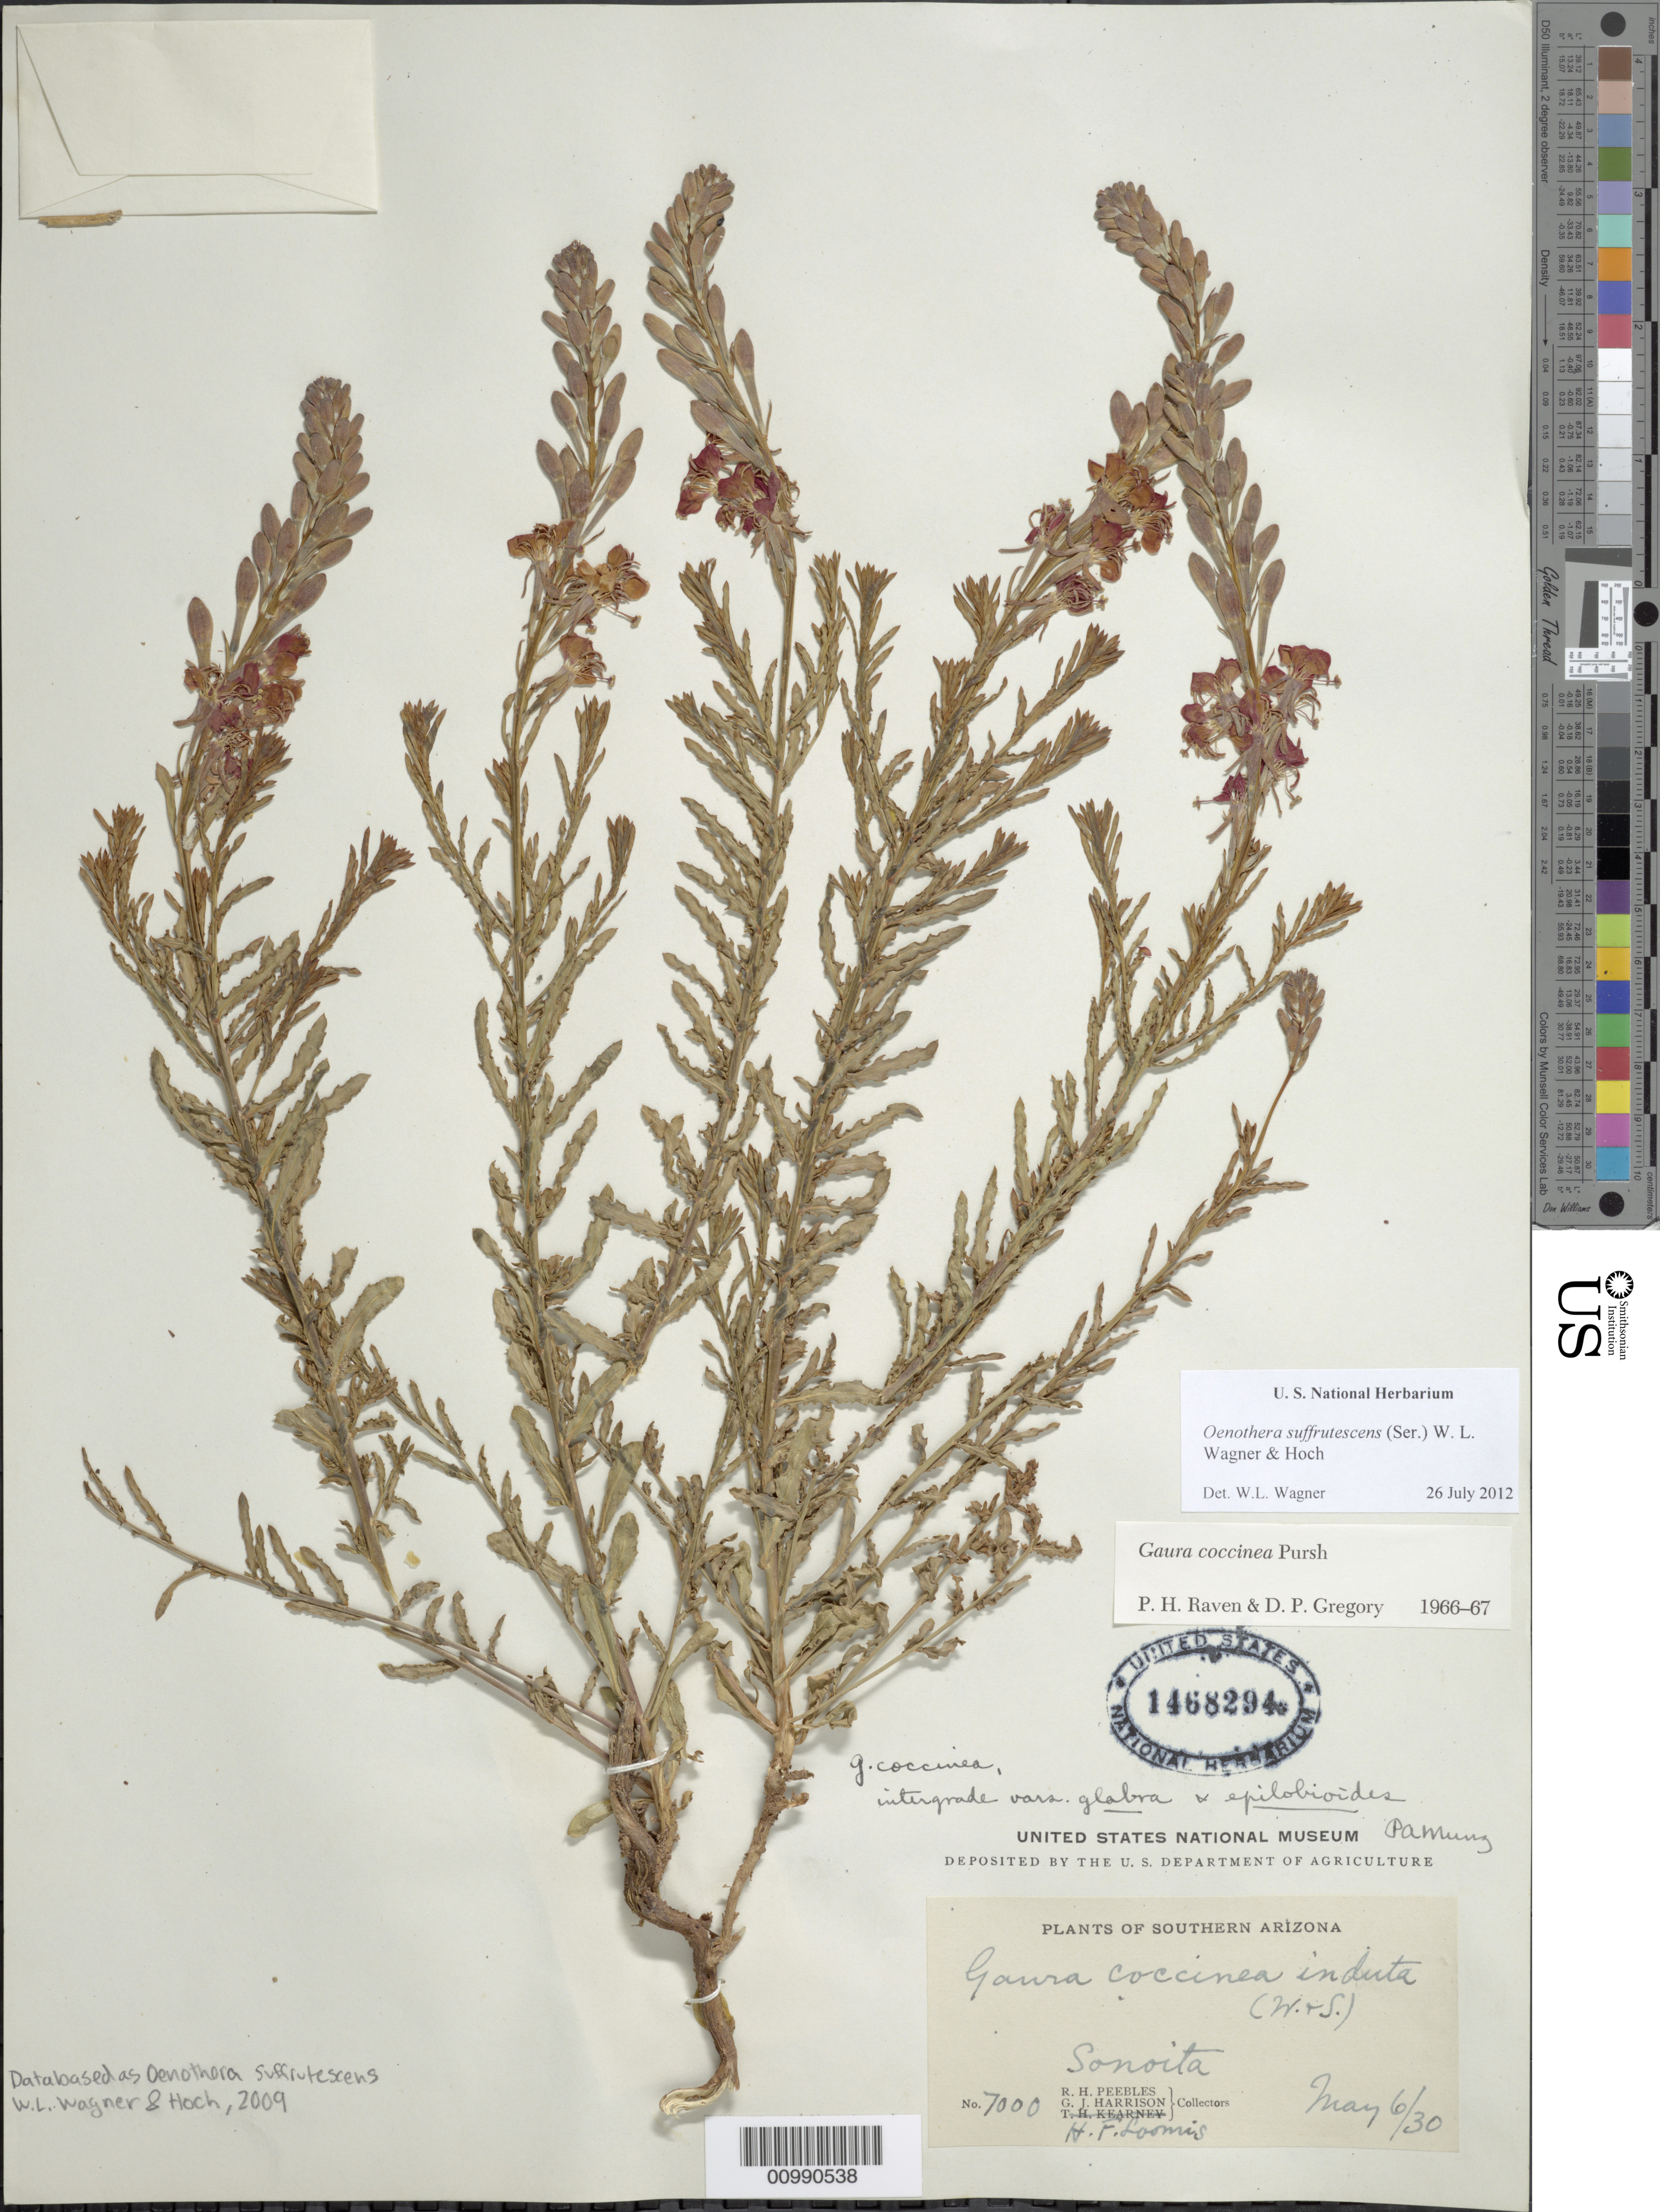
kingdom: Plantae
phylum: Tracheophyta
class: Magnoliopsida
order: Myrtales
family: Onagraceae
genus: Oenothera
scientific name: Oenothera suffrutescens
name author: (Ser.) W.L. Wagner & Hoch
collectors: R. H. Peebles & G. J. Harrison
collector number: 7000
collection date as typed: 06 May 1930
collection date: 1930-05-06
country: United States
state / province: Arizona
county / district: Santa Cruz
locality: Sonoita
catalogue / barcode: US 1468294